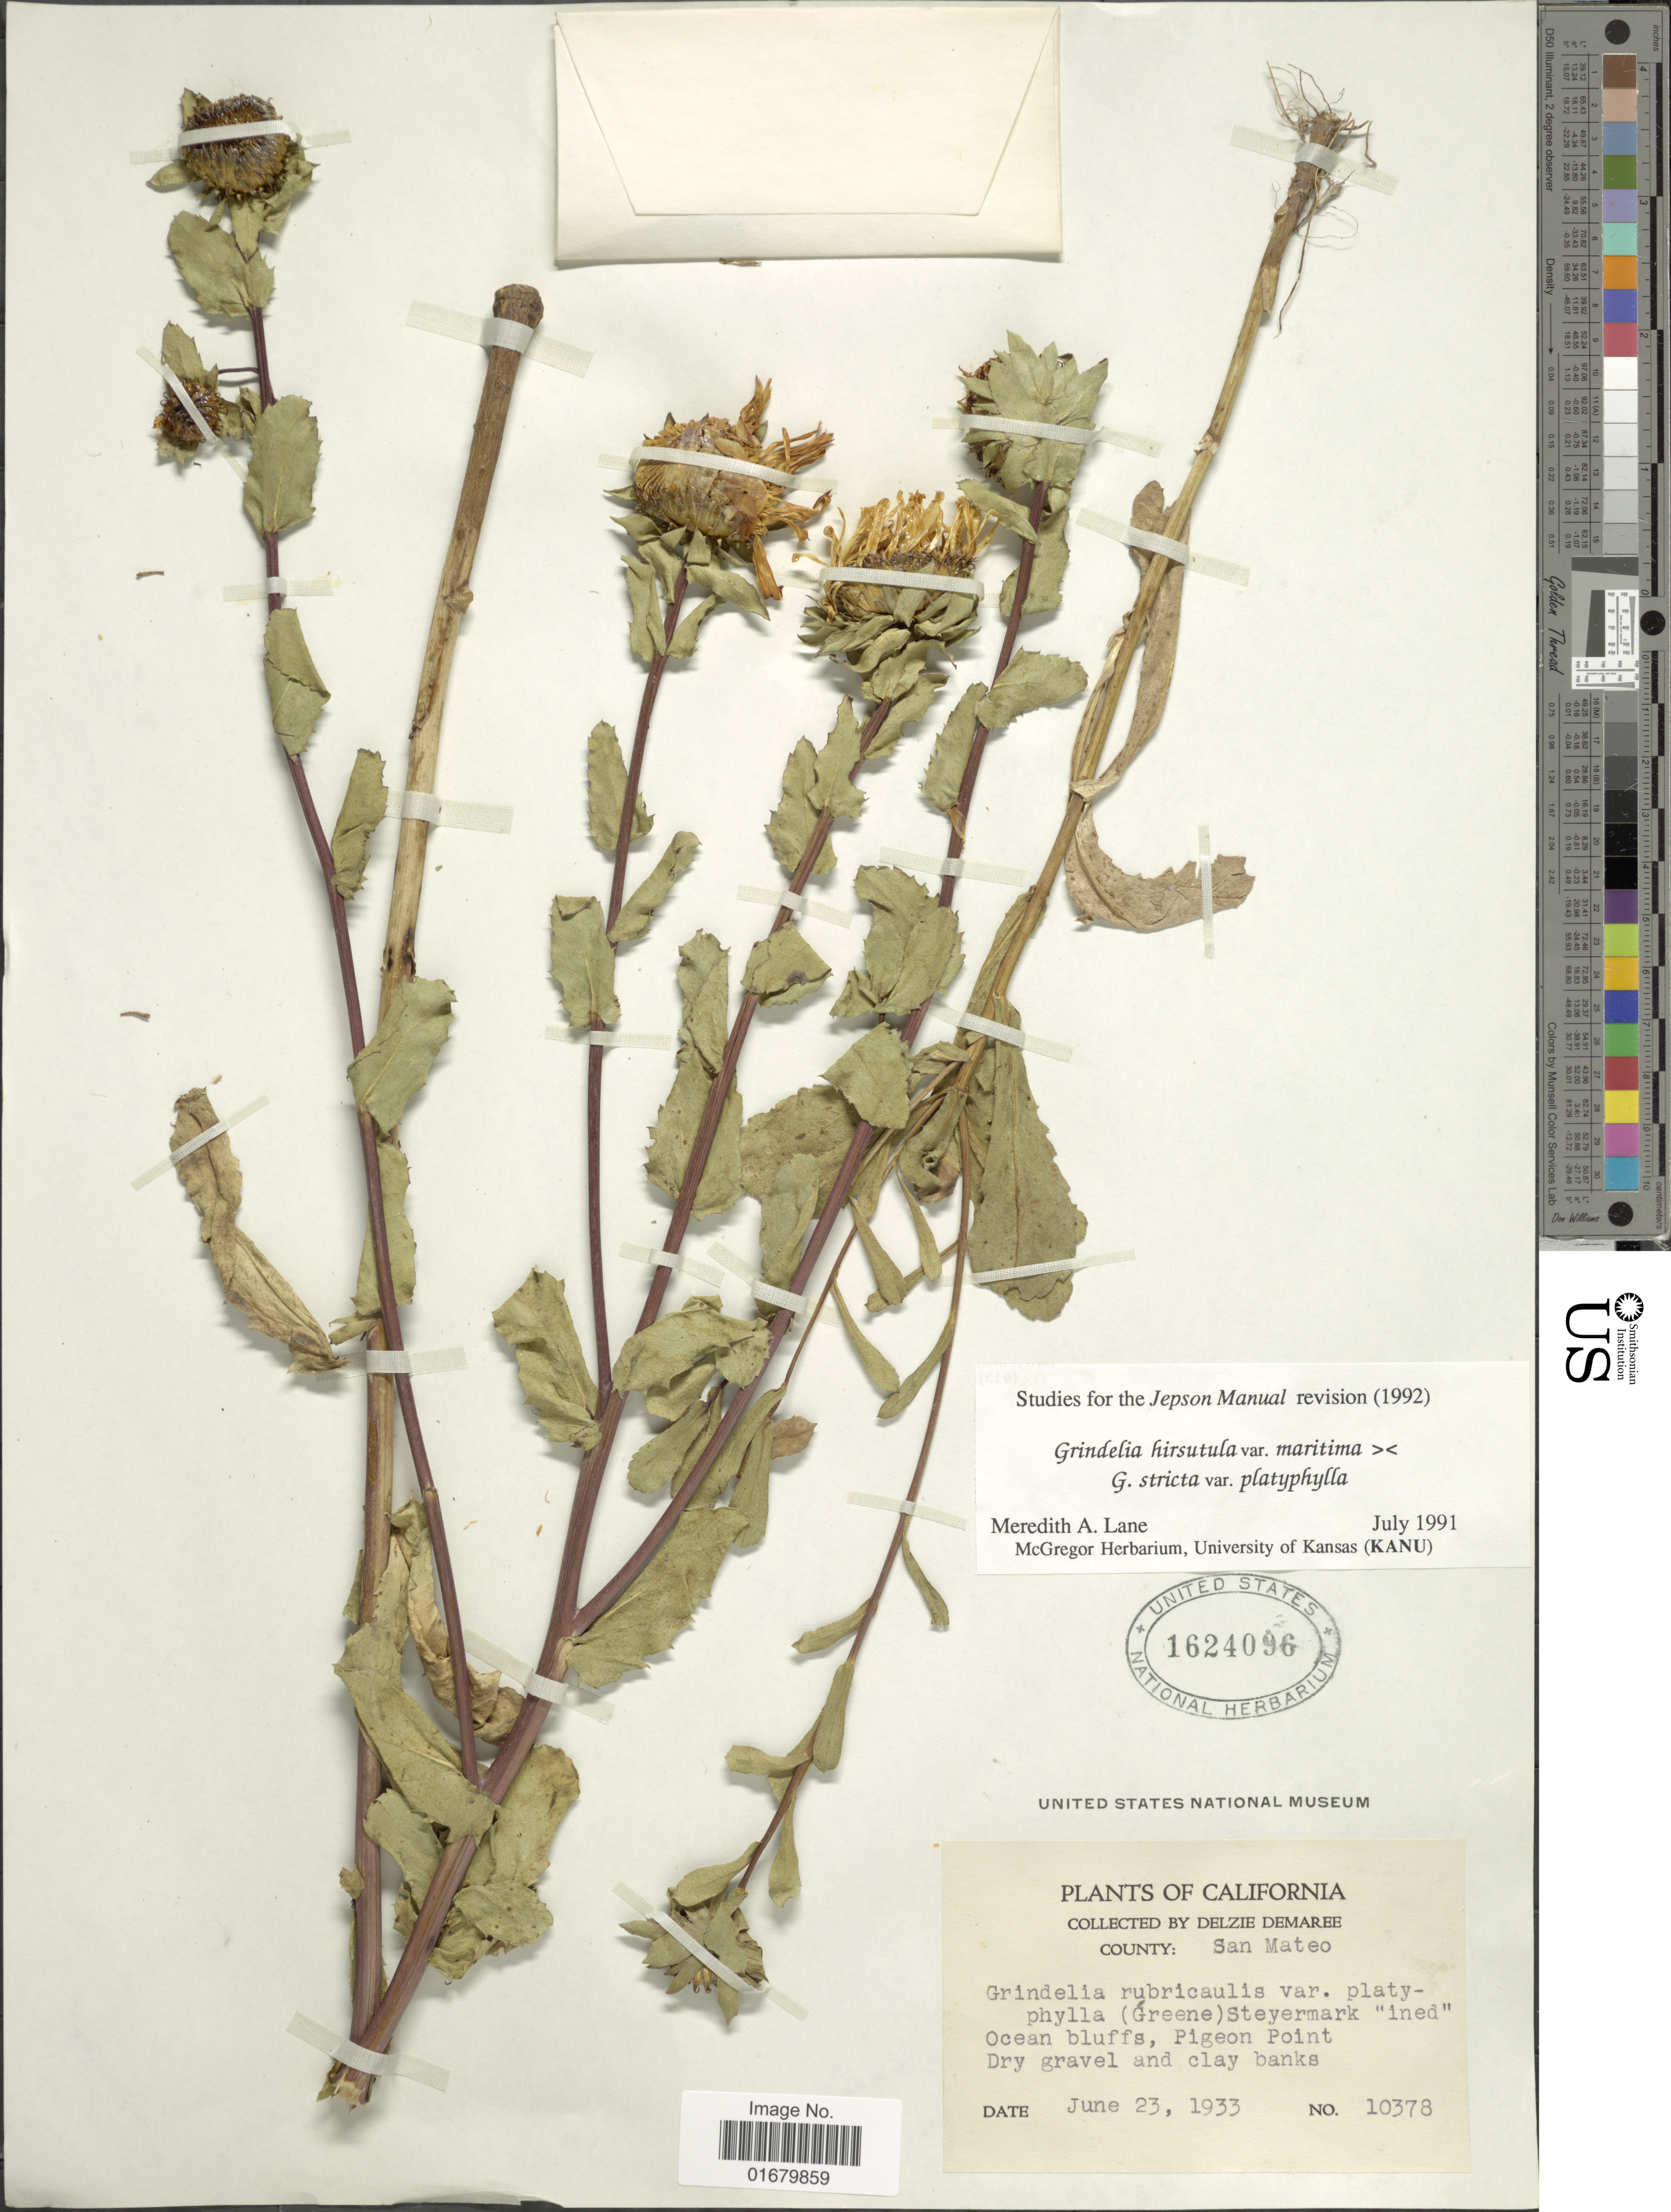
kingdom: Plantae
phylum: Tracheophyta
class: Magnoliopsida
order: Asterales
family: Asteraceae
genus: Grindelia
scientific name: Grindelia hirsutula var. maritima x G. stricta var. platyphylla (Greene) M.A. Lane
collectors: D. Demaree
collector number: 10378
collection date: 1933-06-23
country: United States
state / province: California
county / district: San Mateo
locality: County: San Mateo, Ocean bluffs, Pigeon Point.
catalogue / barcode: US 1624096